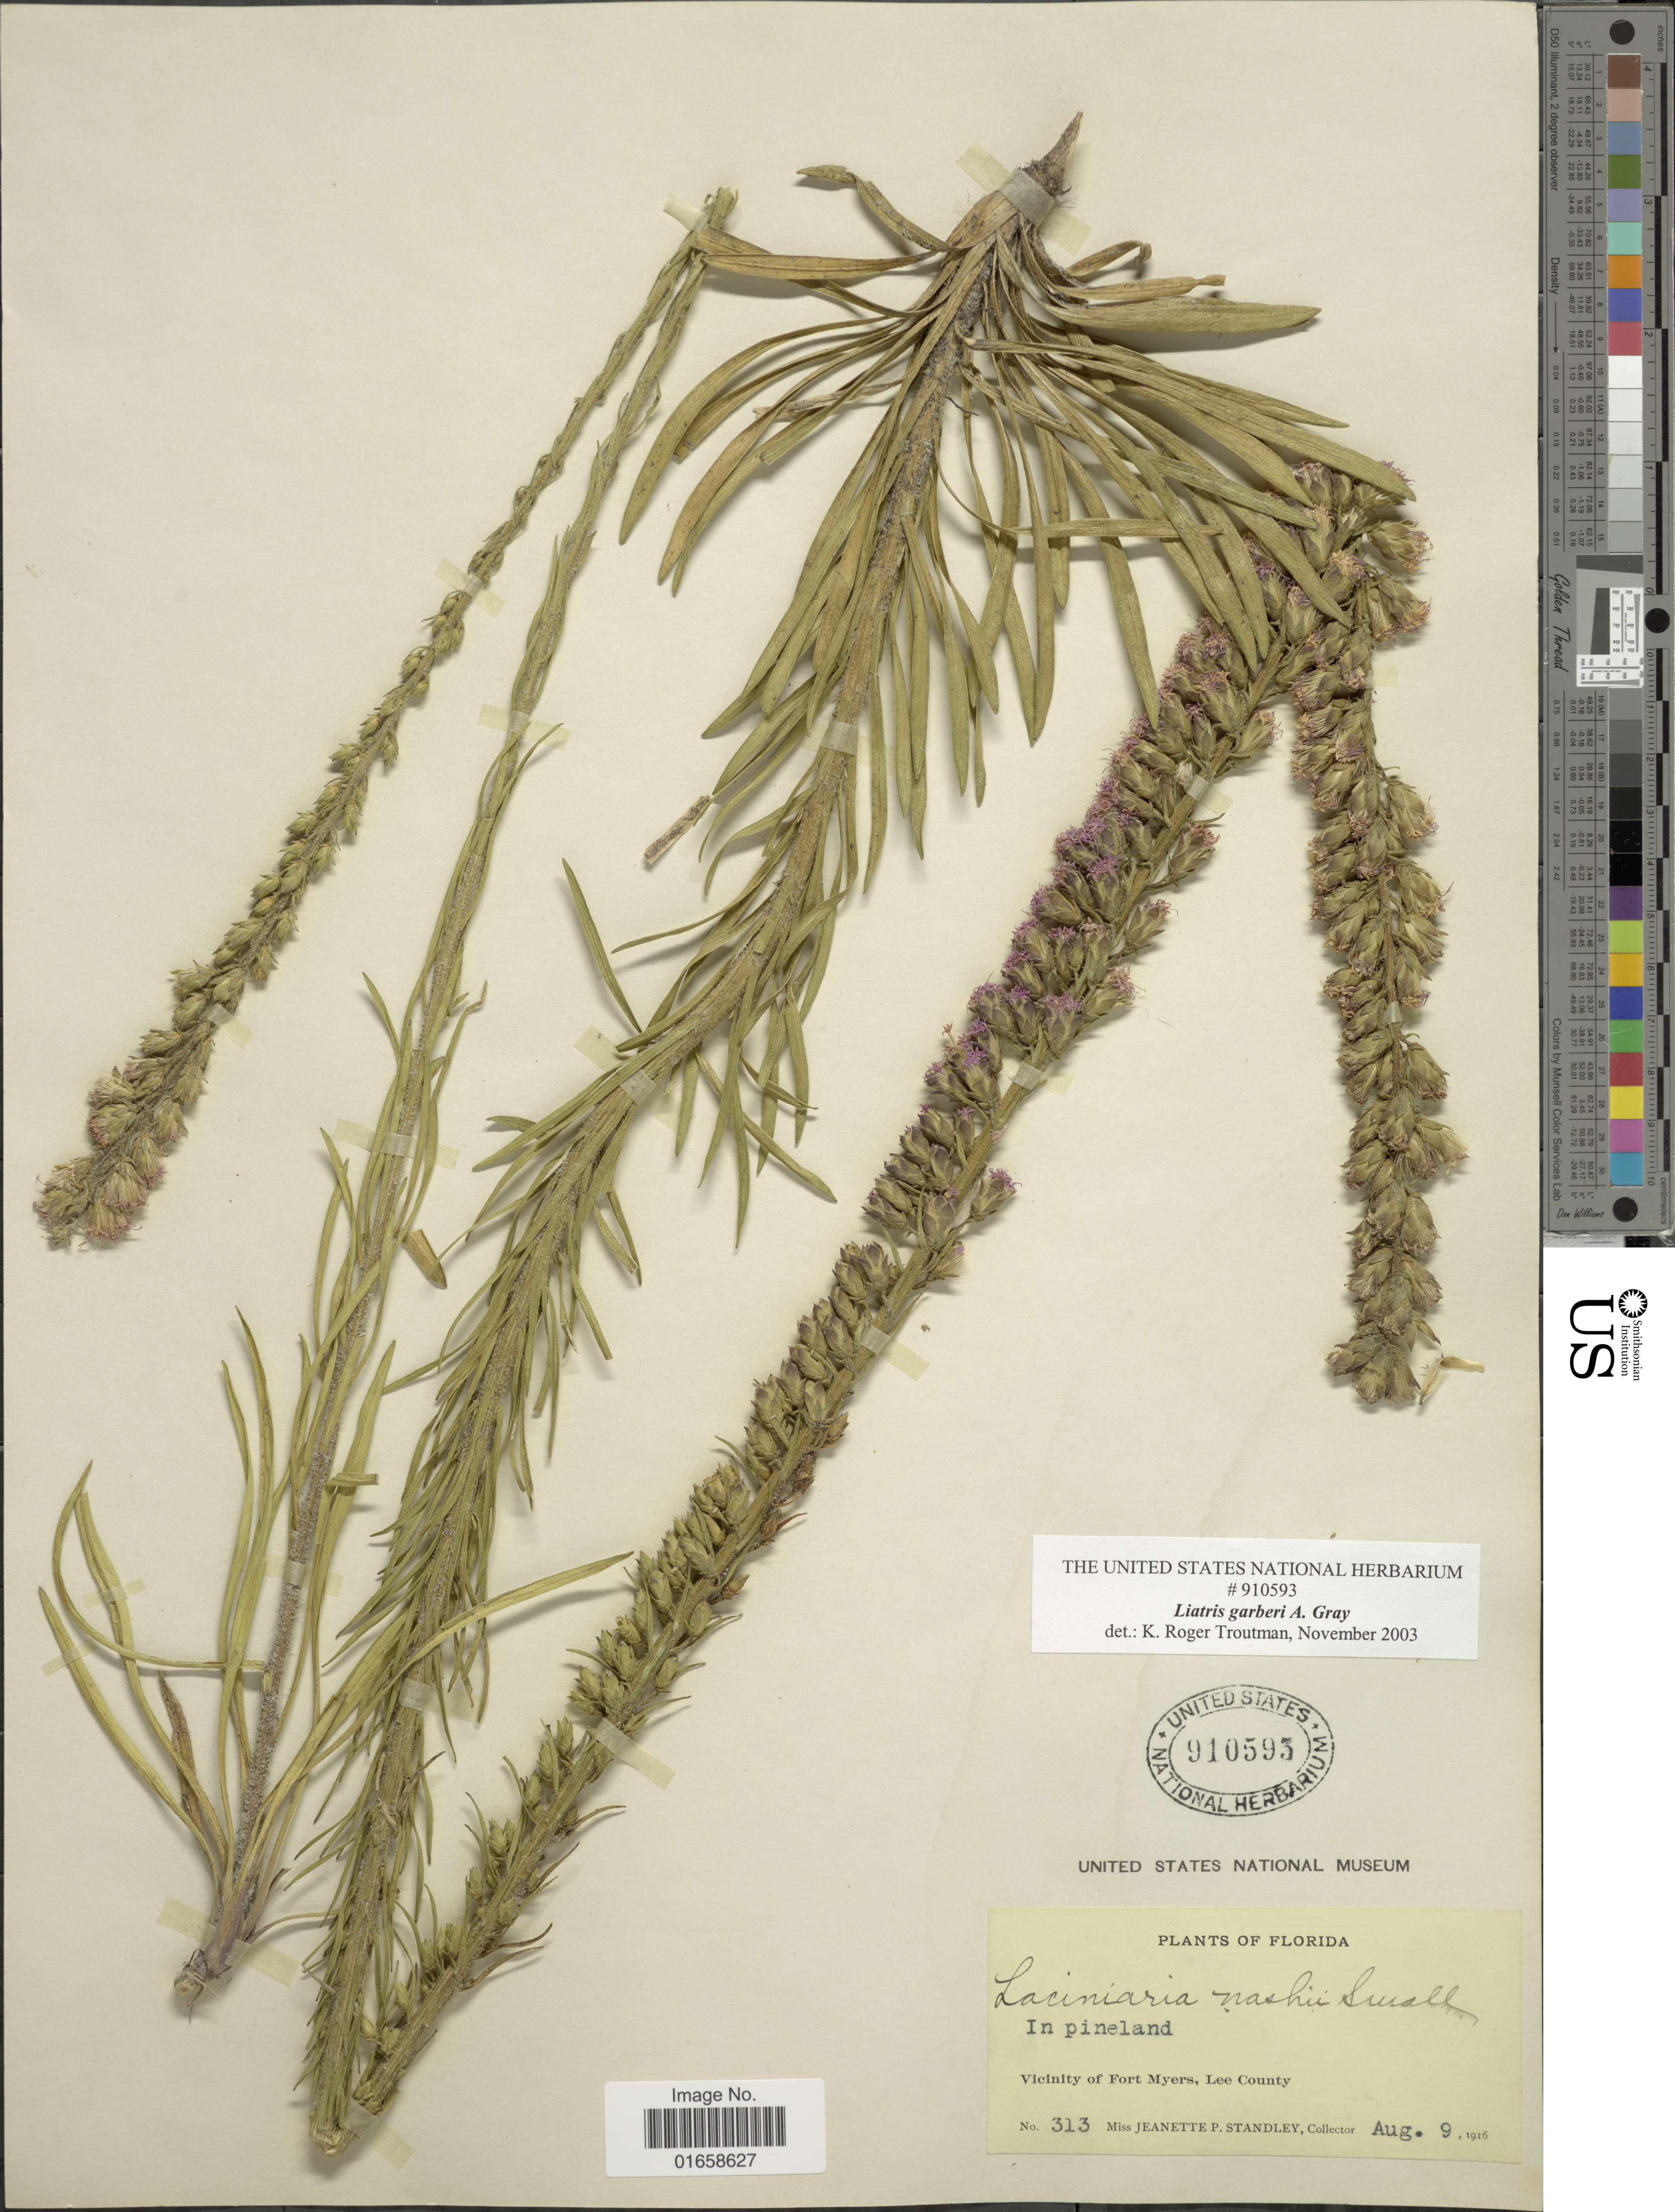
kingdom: Plantae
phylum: Tracheophyta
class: Magnoliopsida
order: Asterales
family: Asteraceae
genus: Liatris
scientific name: Liatris garberi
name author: A. Gray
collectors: J. P. Standley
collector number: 313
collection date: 1916-08-09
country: United States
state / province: Florida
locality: Vicinity of Fort Myers, Lee County, In Pineland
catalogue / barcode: US 910595